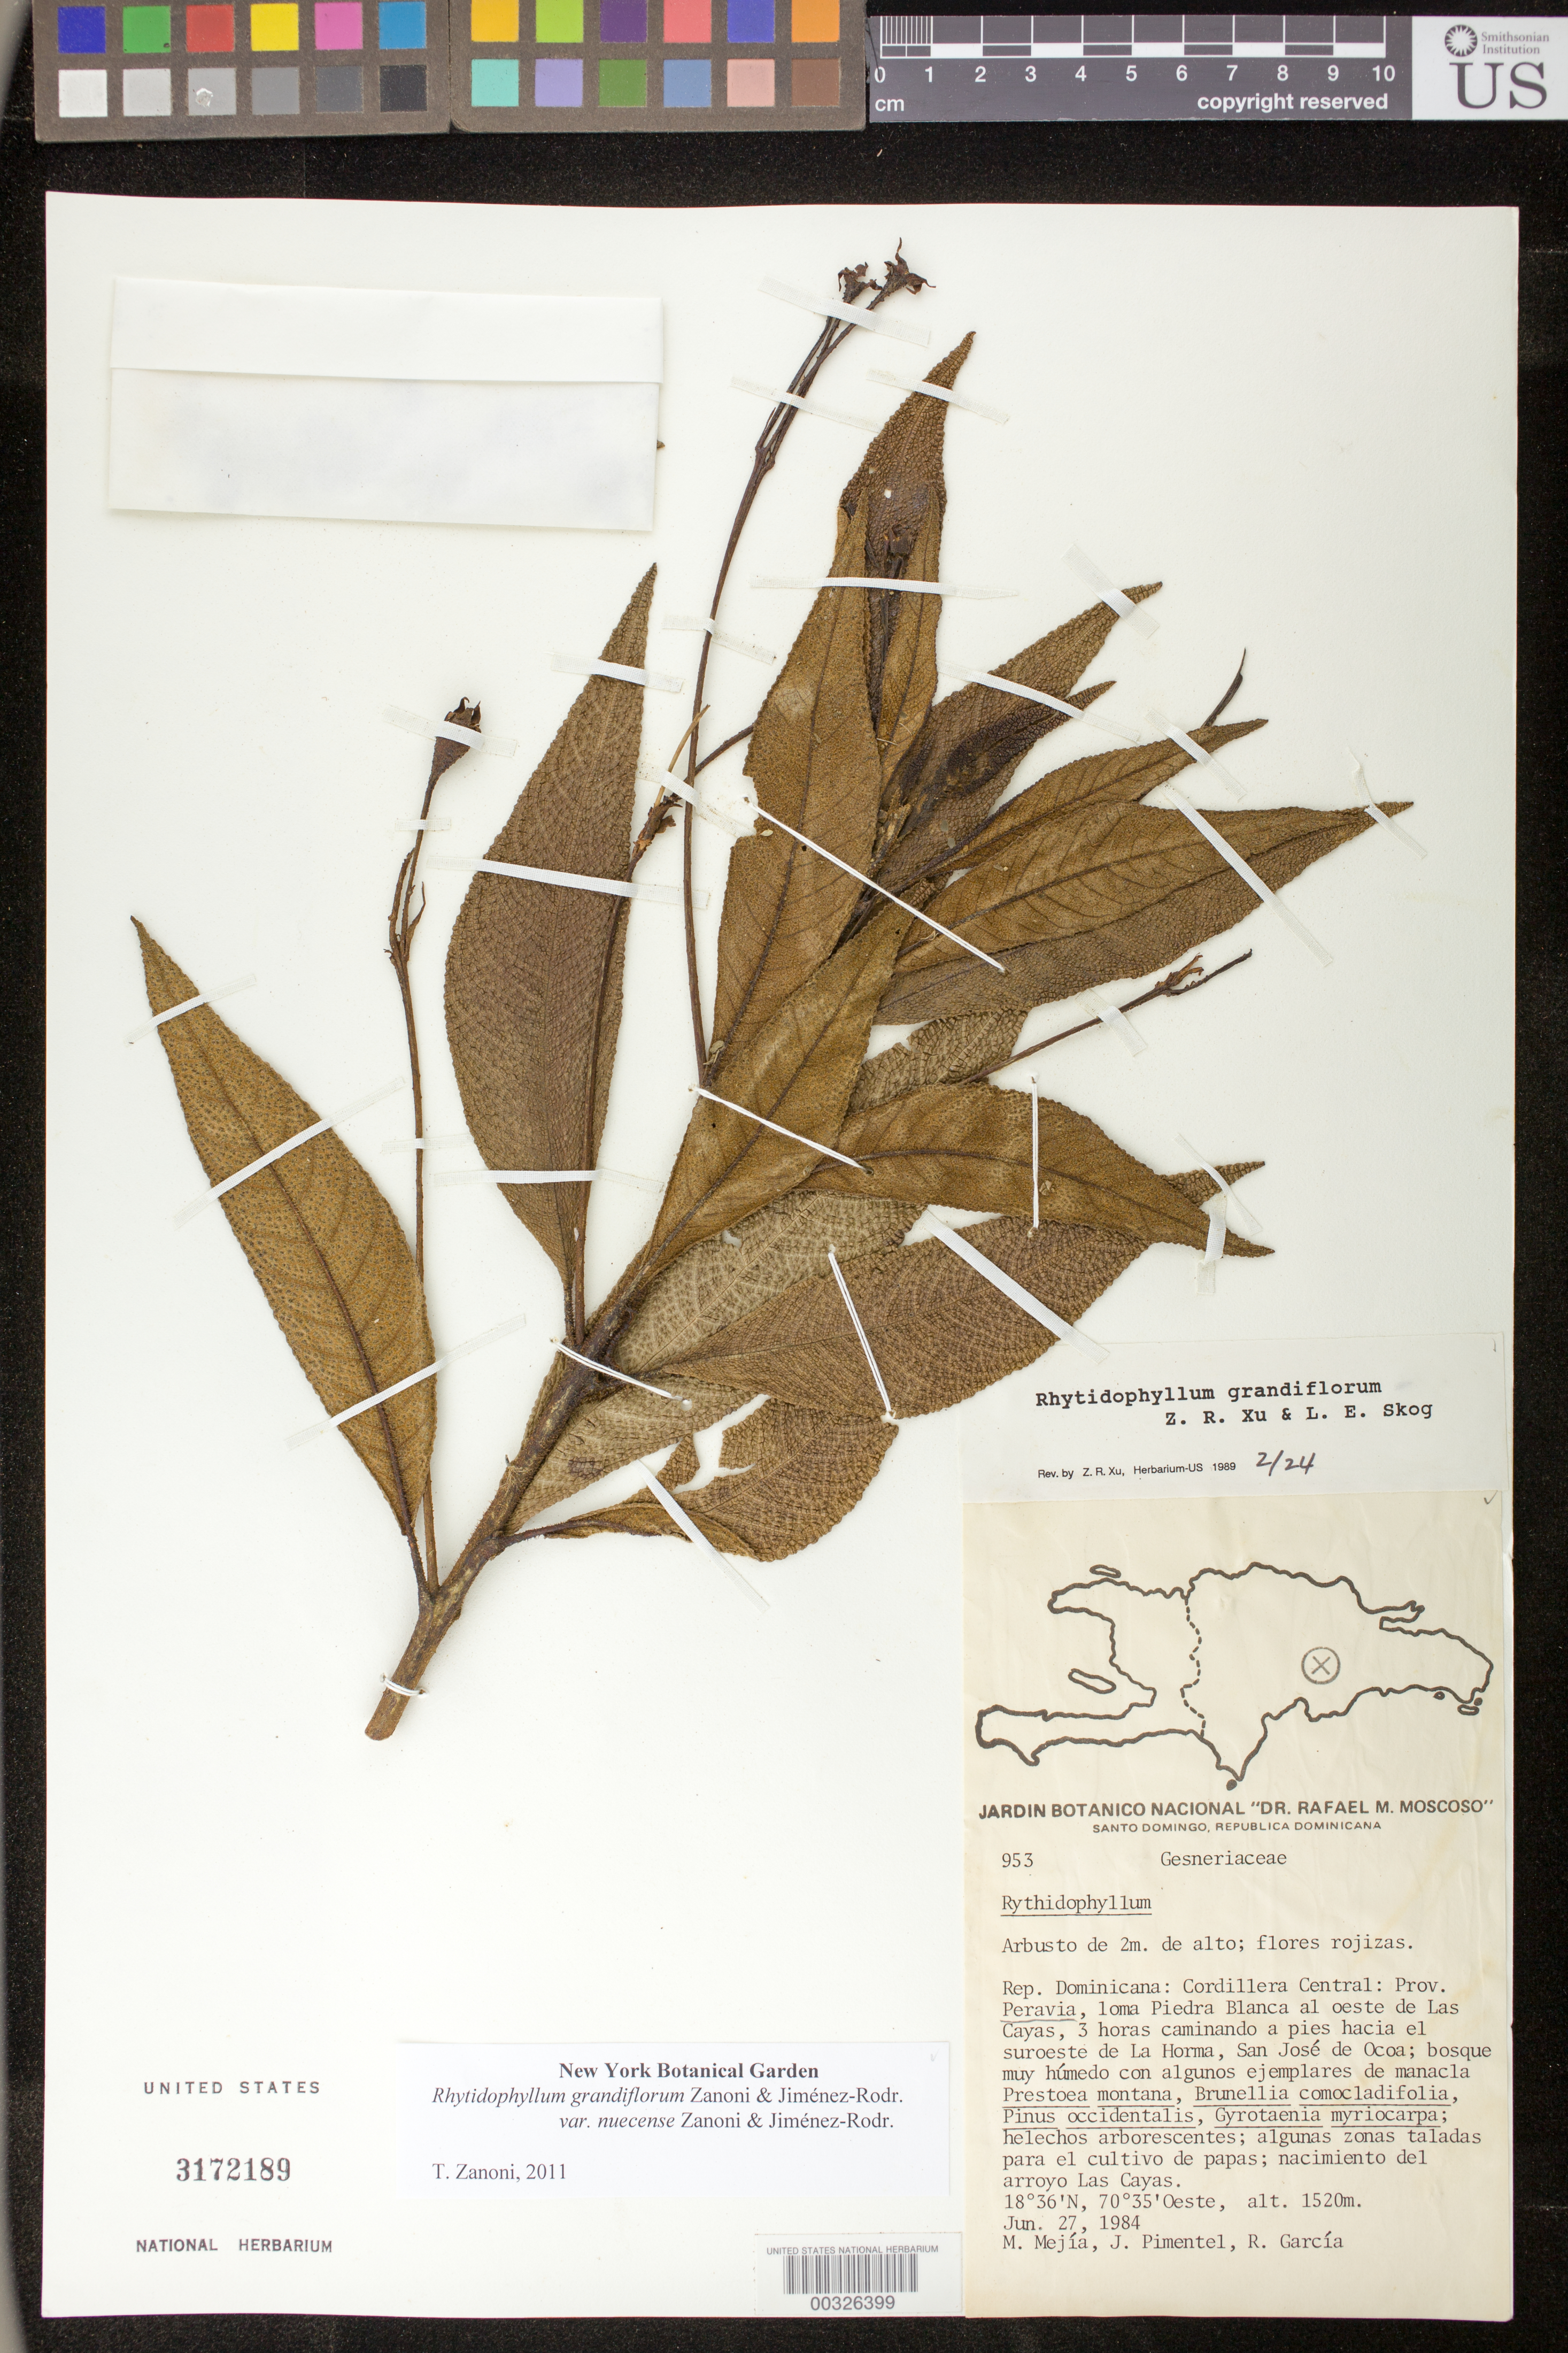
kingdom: Plantae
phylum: Tracheophyta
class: Magnoliopsida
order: Lamiales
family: Gesneriaceae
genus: Rhytidophyllum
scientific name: Rhytidophyllum grandiflorum var. nuecense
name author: Zanoni & Jiménez Rodr.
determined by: Zanoni, T. A., (NY), New York Botanical Garden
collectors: M. Mejia, J. Pimentel & R. García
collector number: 953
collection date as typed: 27 Jun 1984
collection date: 1984-06-27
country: Dominican Republic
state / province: Peravia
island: Hispaniola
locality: Cordillera Central: loma Piedra Blanca al W de Las Cayas, 3 horas caminando a pies hacia el SW de La Horma, San José de Ocoa, nacimiento del arroyo Las Cayas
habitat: Bosque húmedo con algunos ejemplares de manacla Prestoea montana…helechos arborescentes; algunas zonas taladas para el cultivo de papas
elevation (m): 1520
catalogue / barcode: US 3172189